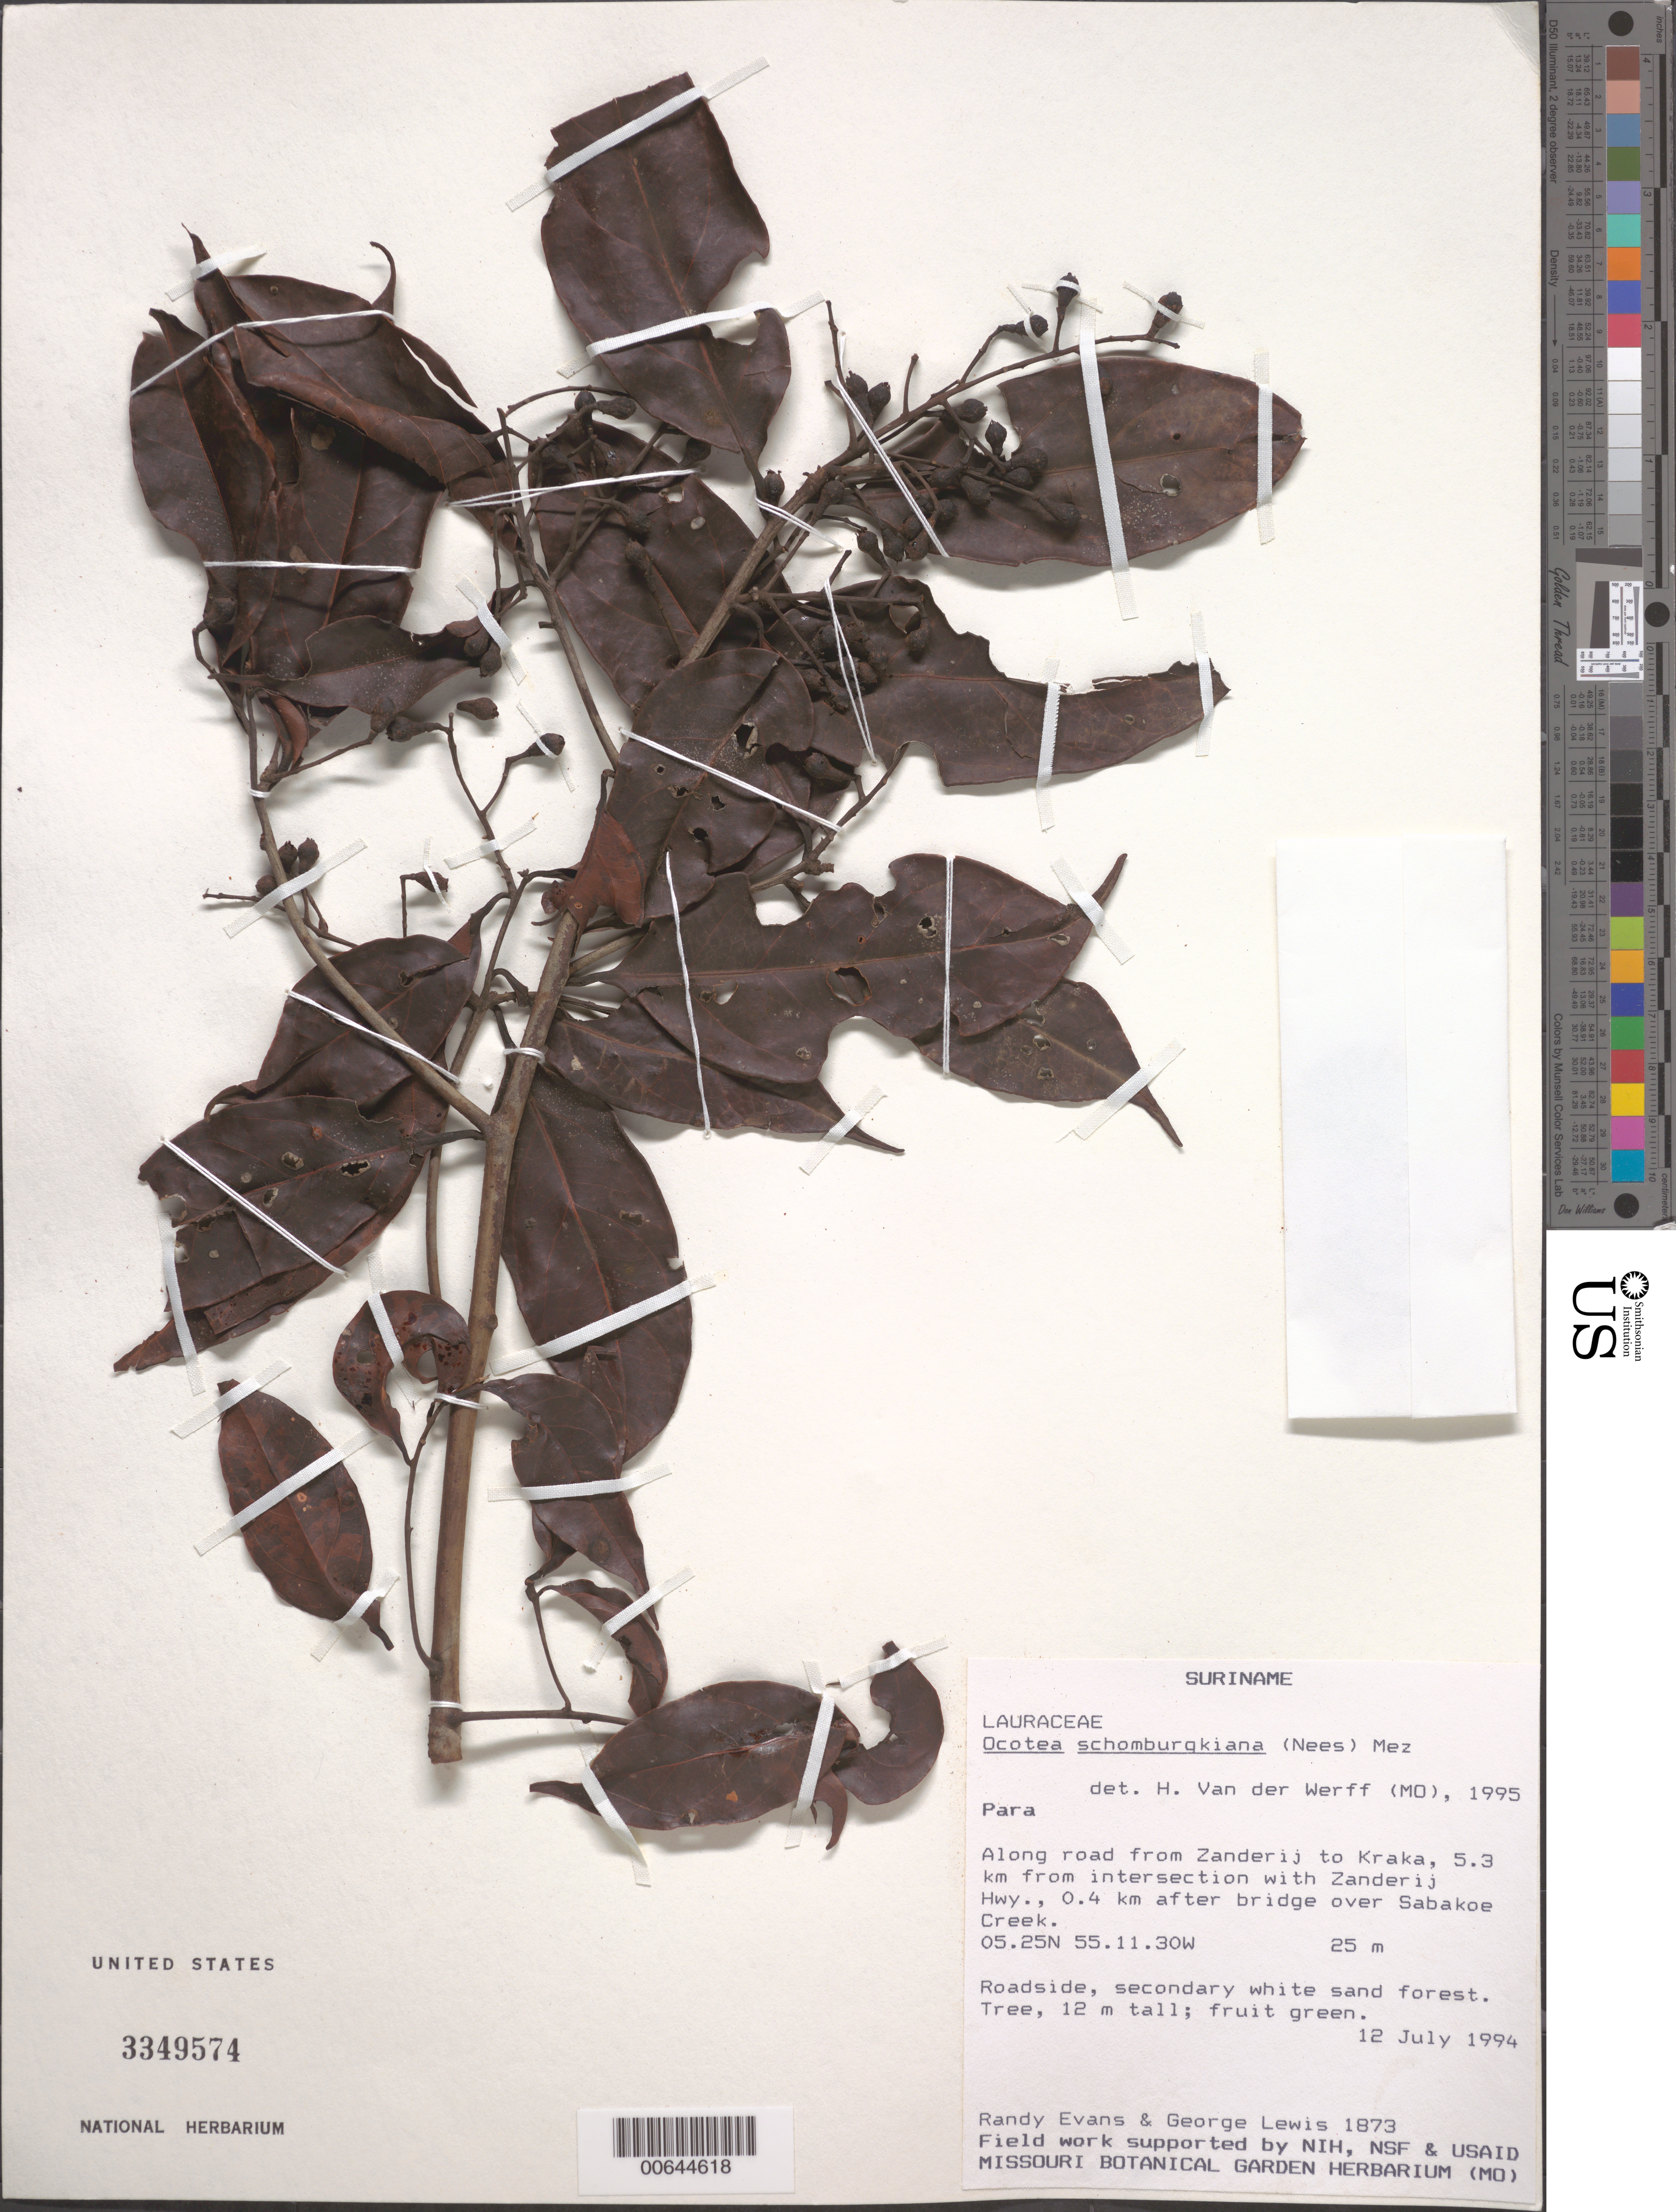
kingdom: Plantae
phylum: Tracheophyta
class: Magnoliopsida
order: Laurales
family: Lauraceae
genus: Ocotea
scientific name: Ocotea schomburgkiana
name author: (Nees) Mez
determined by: van der Werff, H., (MO), Missouri Botanical Garden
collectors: R. Evans & G. Lewis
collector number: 1873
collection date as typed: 12-Jul-94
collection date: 1994-07-12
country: Suriname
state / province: Para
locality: Zanderij, road to Kraka, 5.3 km from intersection with Zanderij Hwy.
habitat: Roadside, secondary white sand forest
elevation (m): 25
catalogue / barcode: US 3349574